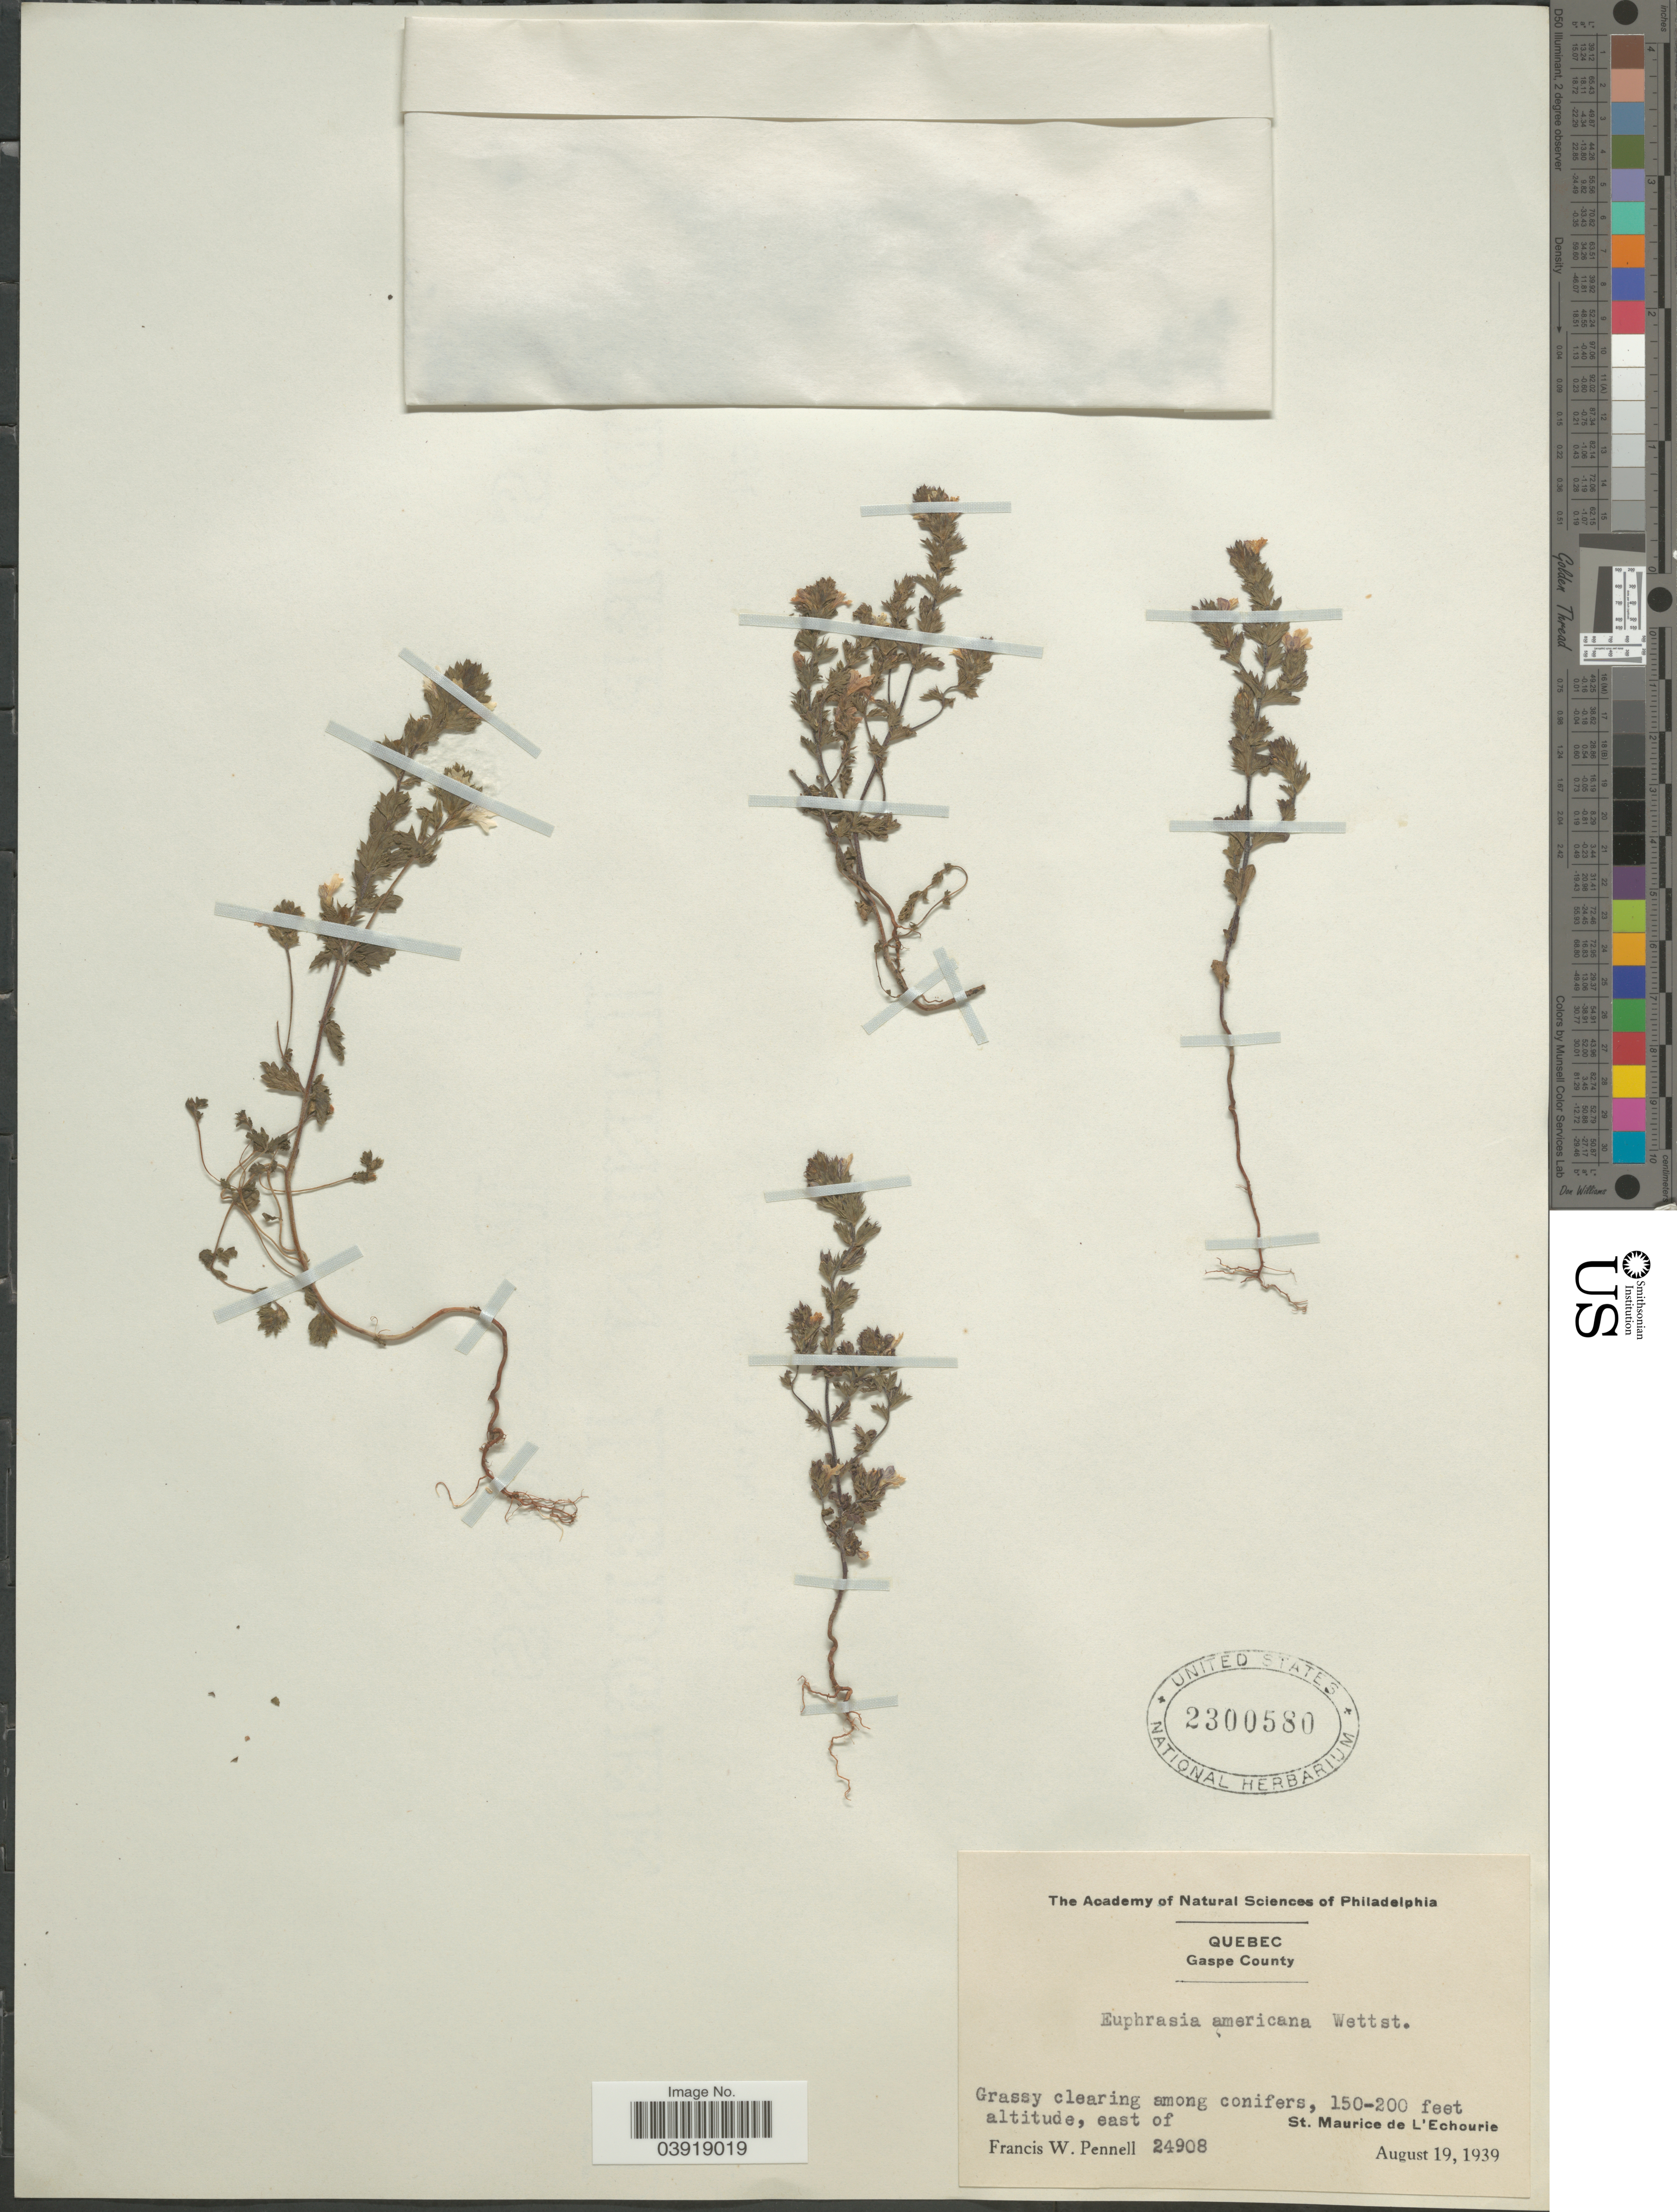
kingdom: Plantae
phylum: Tracheophyta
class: Magnoliopsida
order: Lamiales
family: Orobanchaceae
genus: Euphrasia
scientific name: Euphrasia americana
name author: Wettst.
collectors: F. W. Pennell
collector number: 24908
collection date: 1939-08-19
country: Canada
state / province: Quebec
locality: Gaspe County. East of St. Maurice de L'Echourie.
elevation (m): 46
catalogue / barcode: US 2300580